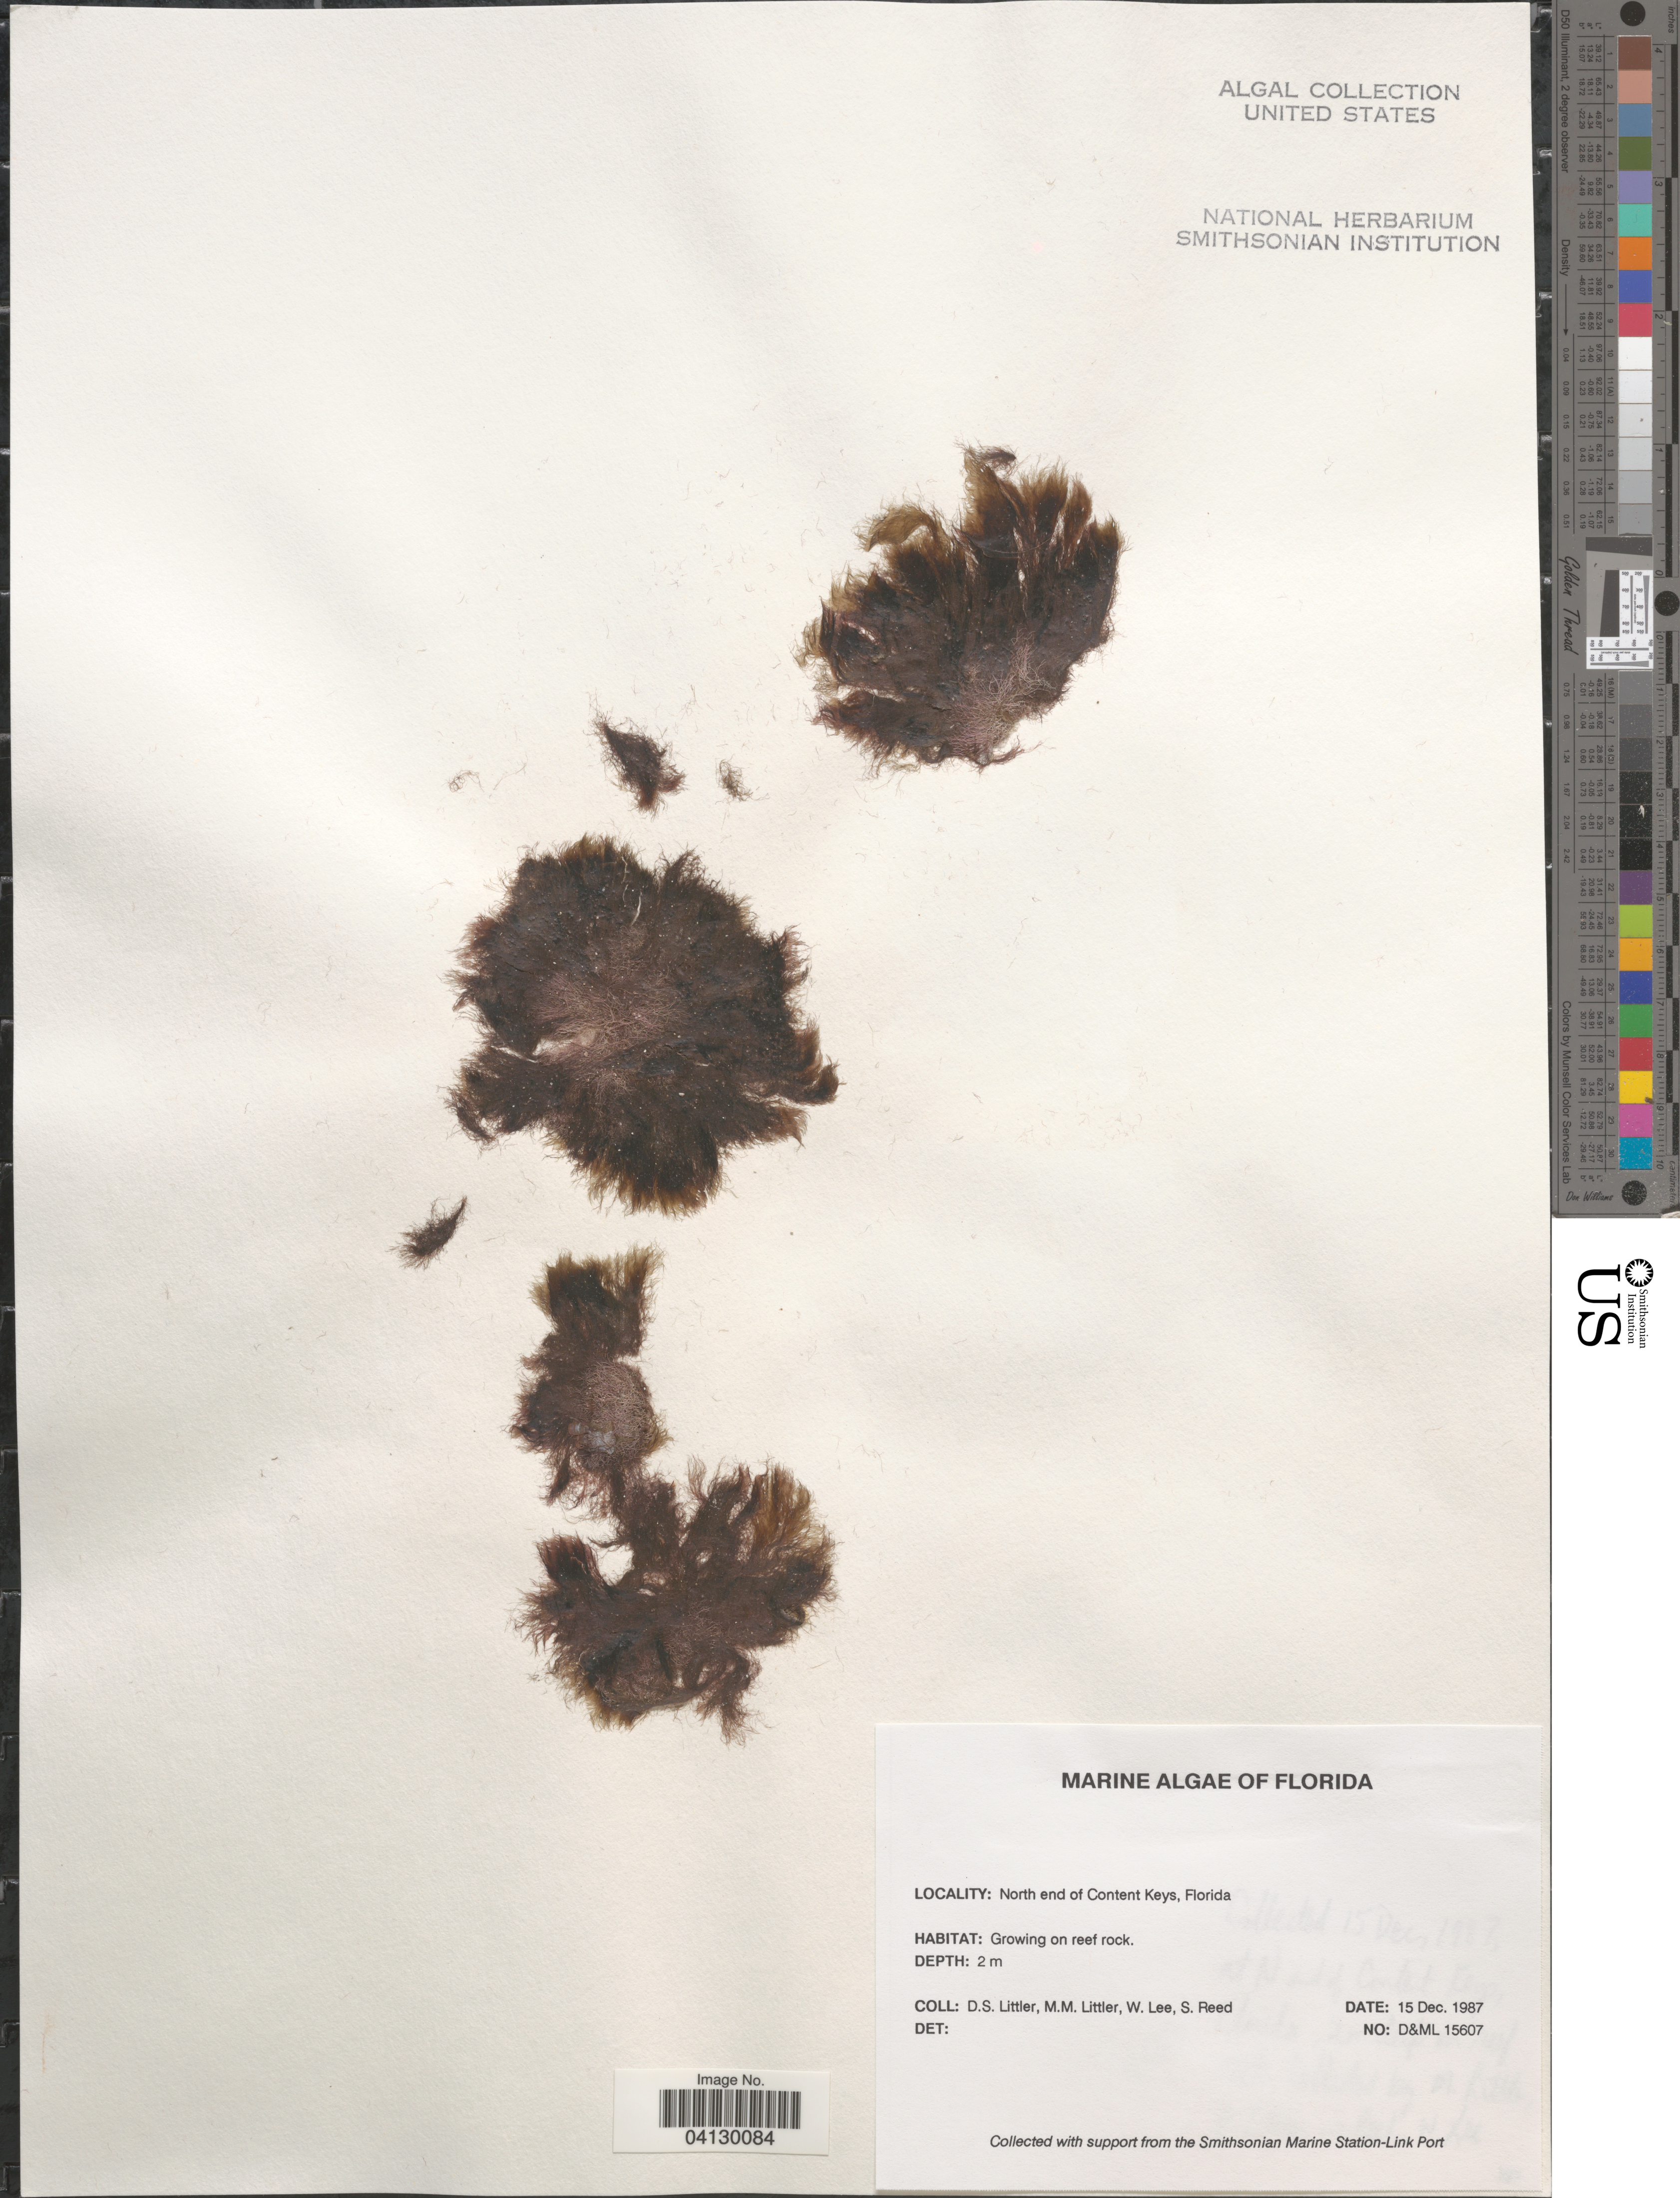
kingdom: Plantae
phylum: Rhodophyta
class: Florideophyceae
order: Corallinales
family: Corallinaceae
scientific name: Crustose Coralline Algae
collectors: D. S. Littler, W. Lee & S. Reed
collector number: D&ML 15607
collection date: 1987-12-15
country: United States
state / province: Florida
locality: North end of Content Keys.